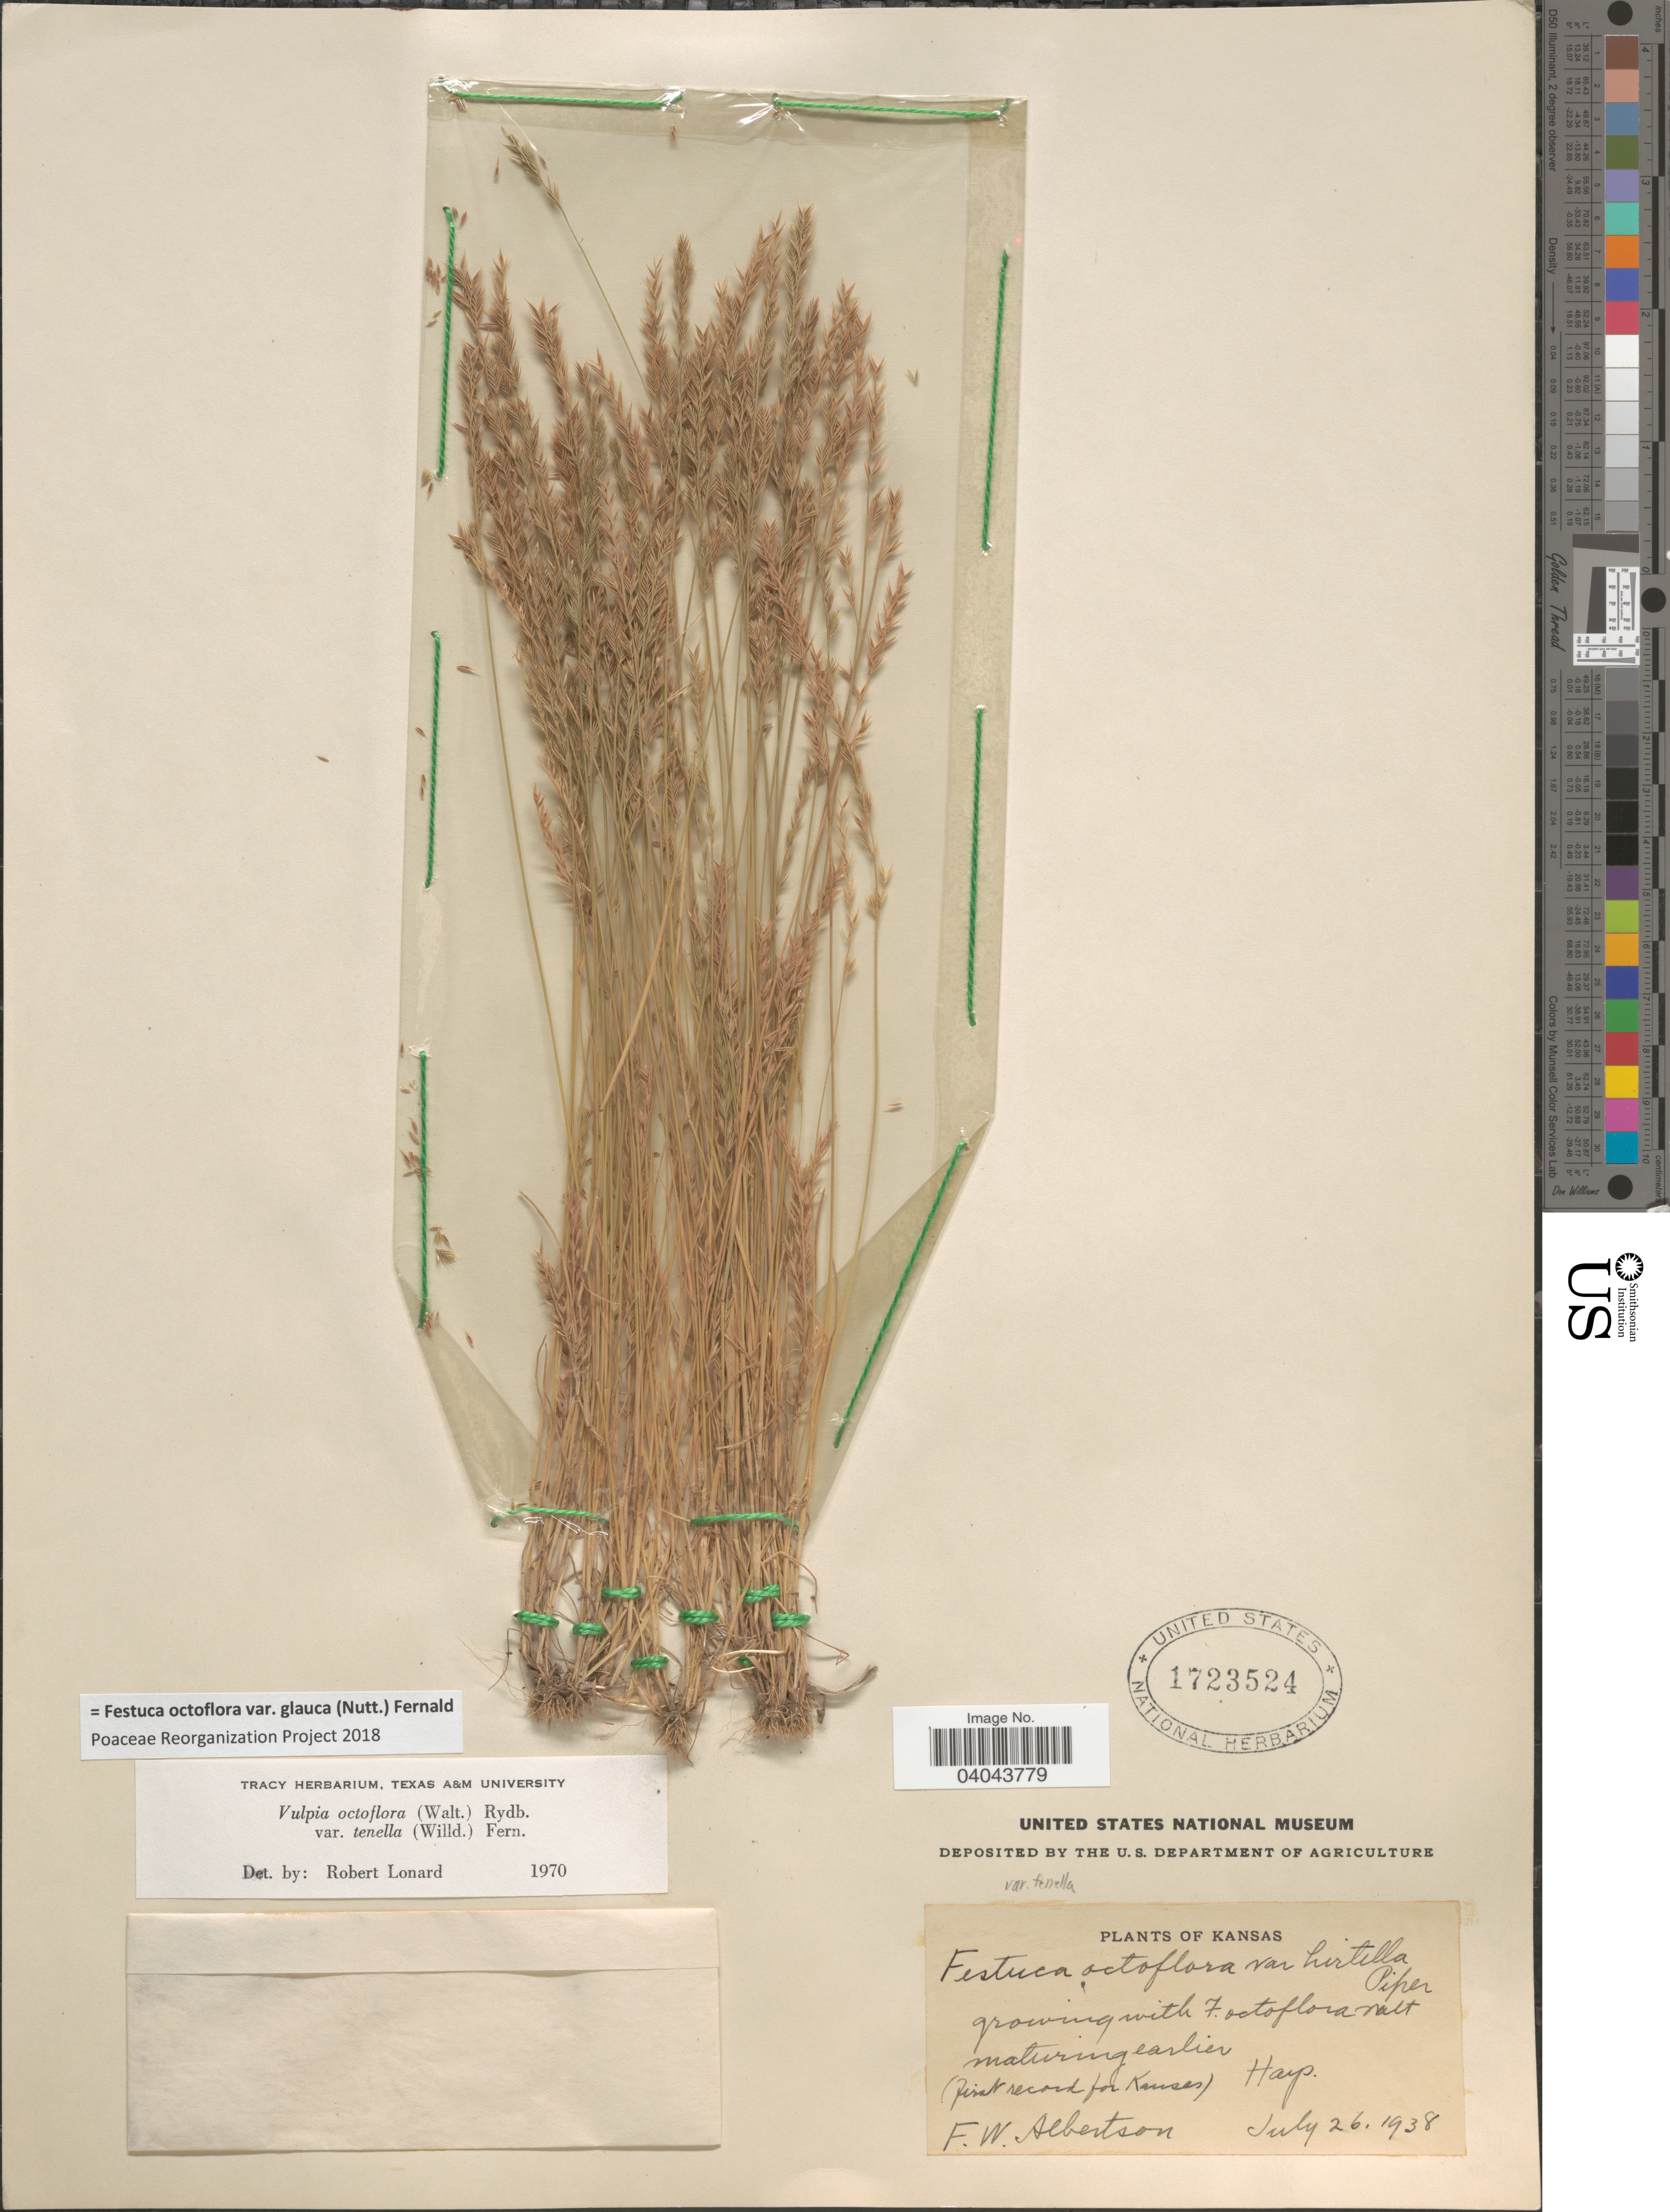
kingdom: Plantae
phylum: Tracheophyta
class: Liliopsida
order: Poales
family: Poaceae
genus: Festuca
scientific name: Festuca octoflora var. glauca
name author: (Nutt.) Fernald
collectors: F. Albertson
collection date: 1938-07-26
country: United States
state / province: Kansas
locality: Hays.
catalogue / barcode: US 1723524